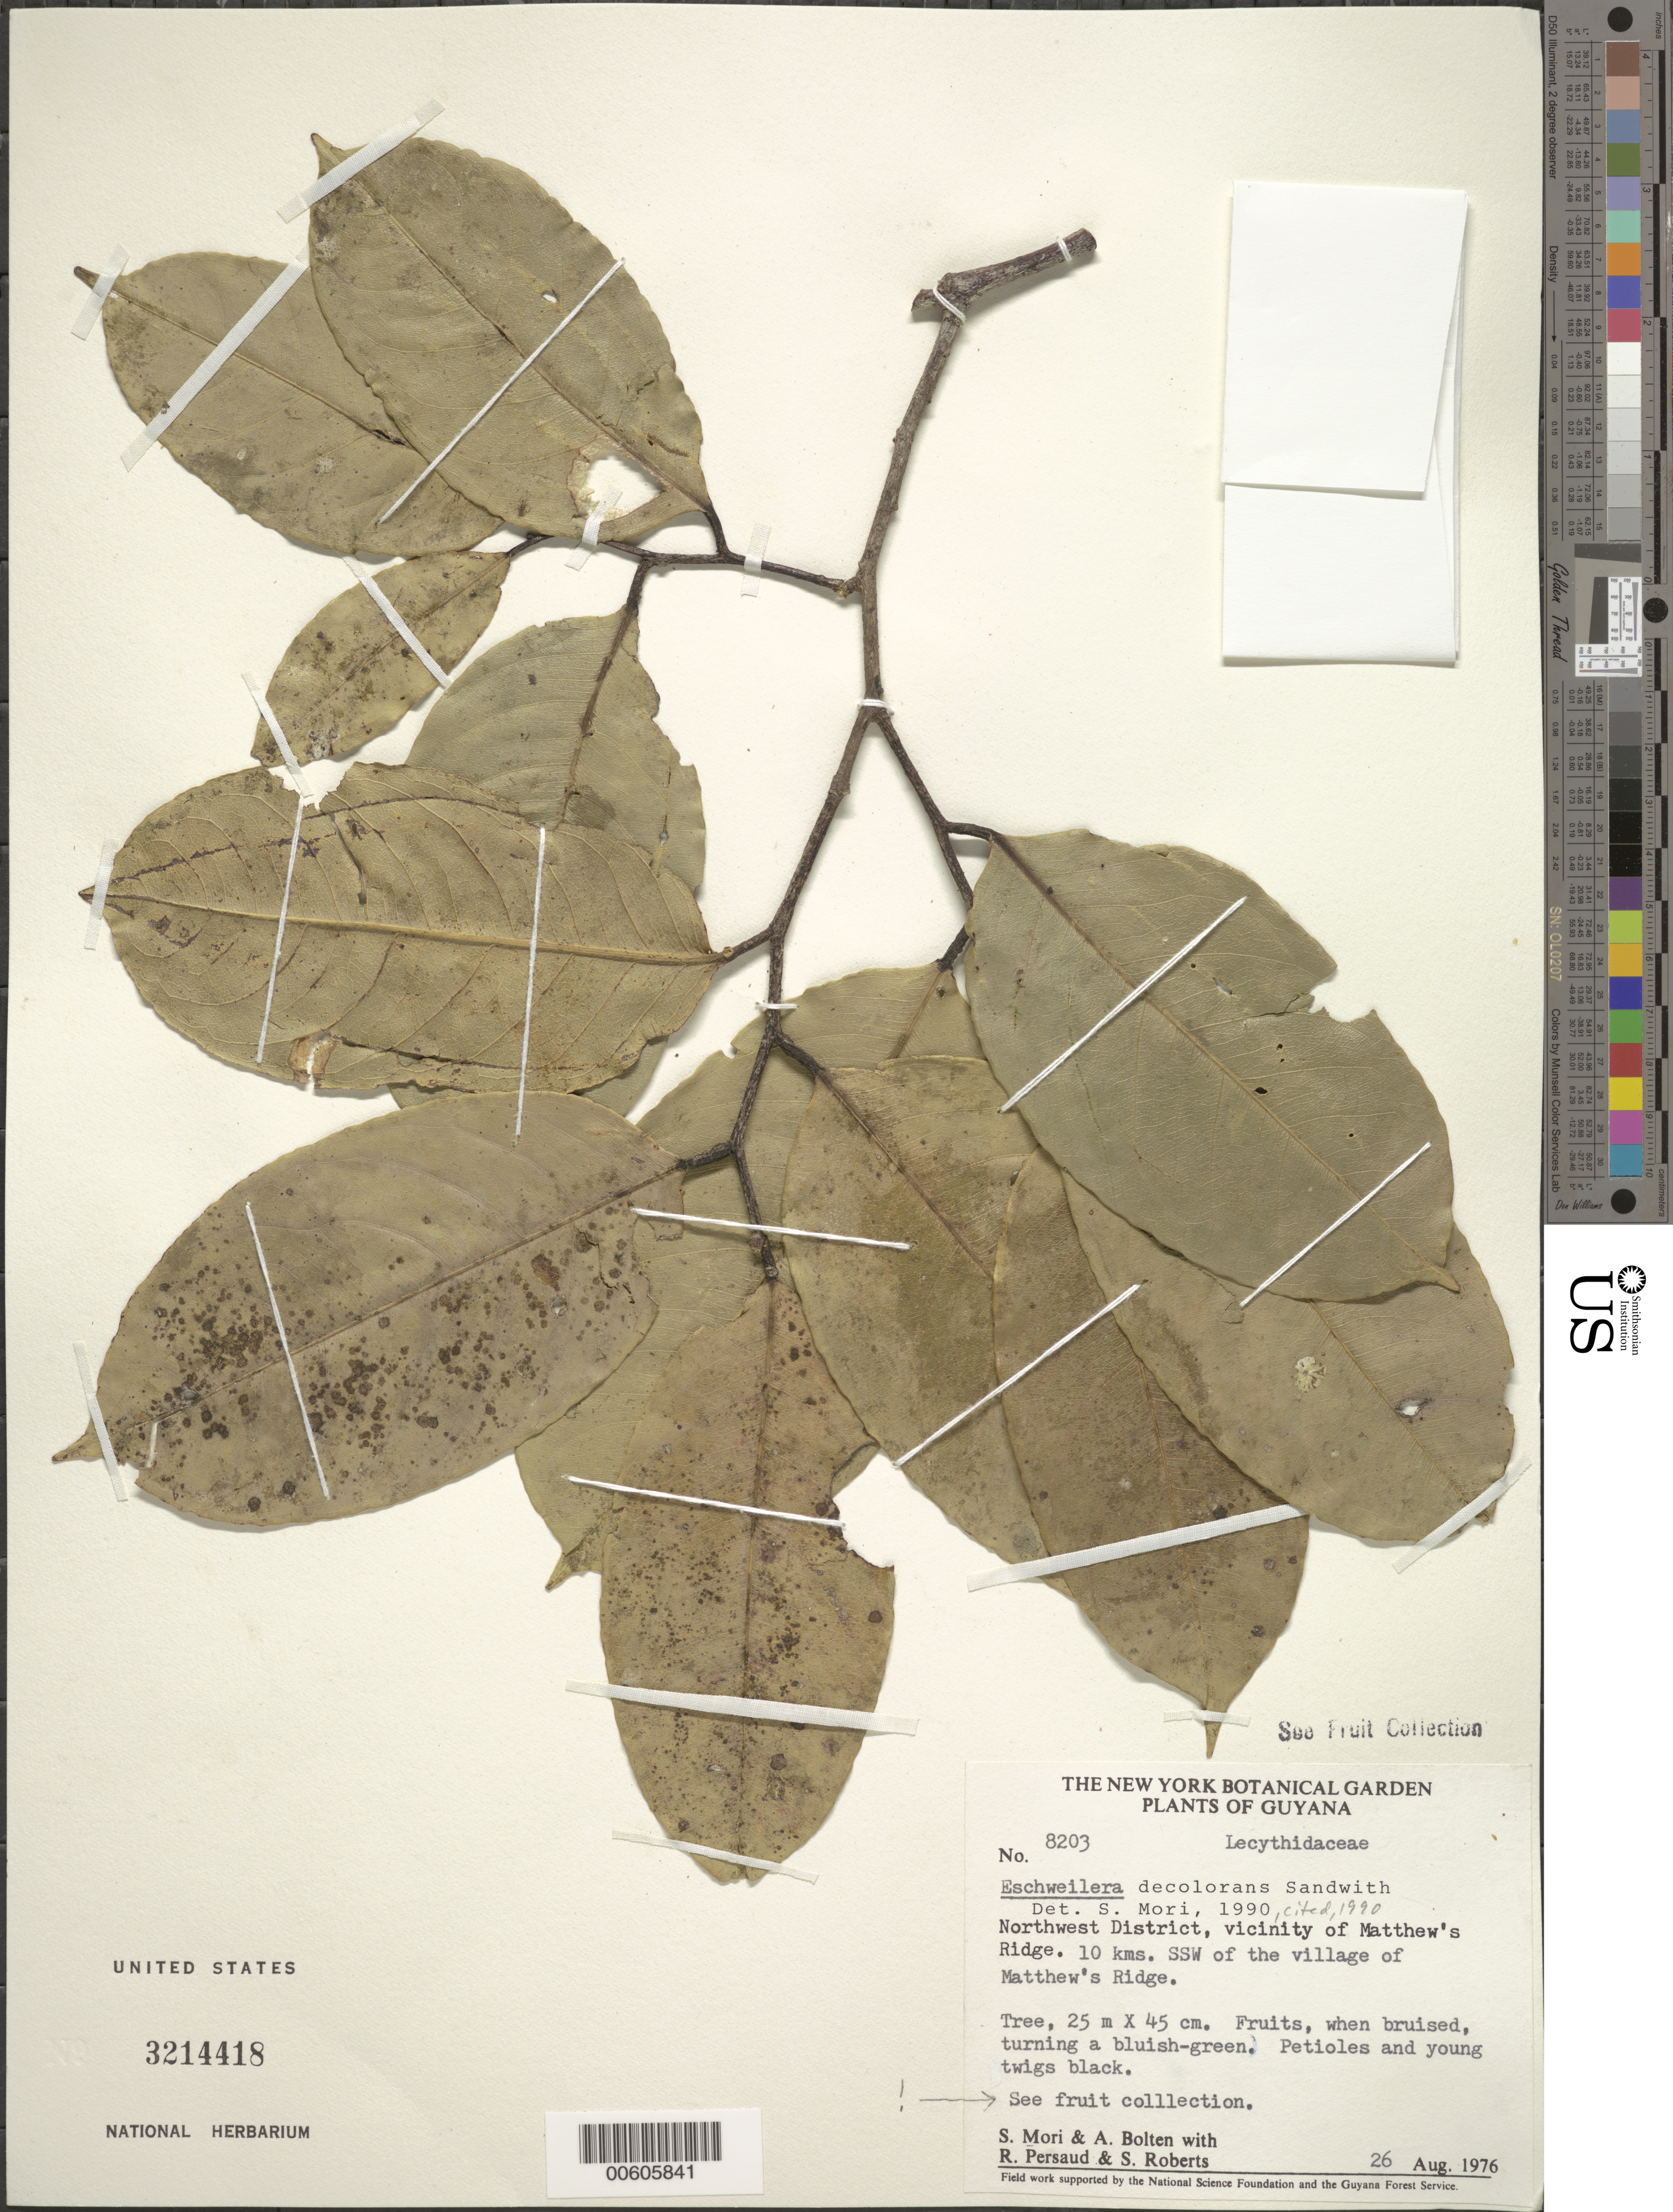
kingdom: Plantae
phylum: Tracheophyta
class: Magnoliopsida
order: Ericales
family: Lecythidaceae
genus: Eschweilera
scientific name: Eschweilera decolorans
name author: Sandwith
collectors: S. Mori, A. Bolten, R. Persaud & S. Roberts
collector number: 8203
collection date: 1976-08-26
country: Guyana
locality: Northwest District, vicinity of Matthew's Ridge. 10 kms. SSW of the village of Mathhew's Ridge.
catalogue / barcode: US 3214418